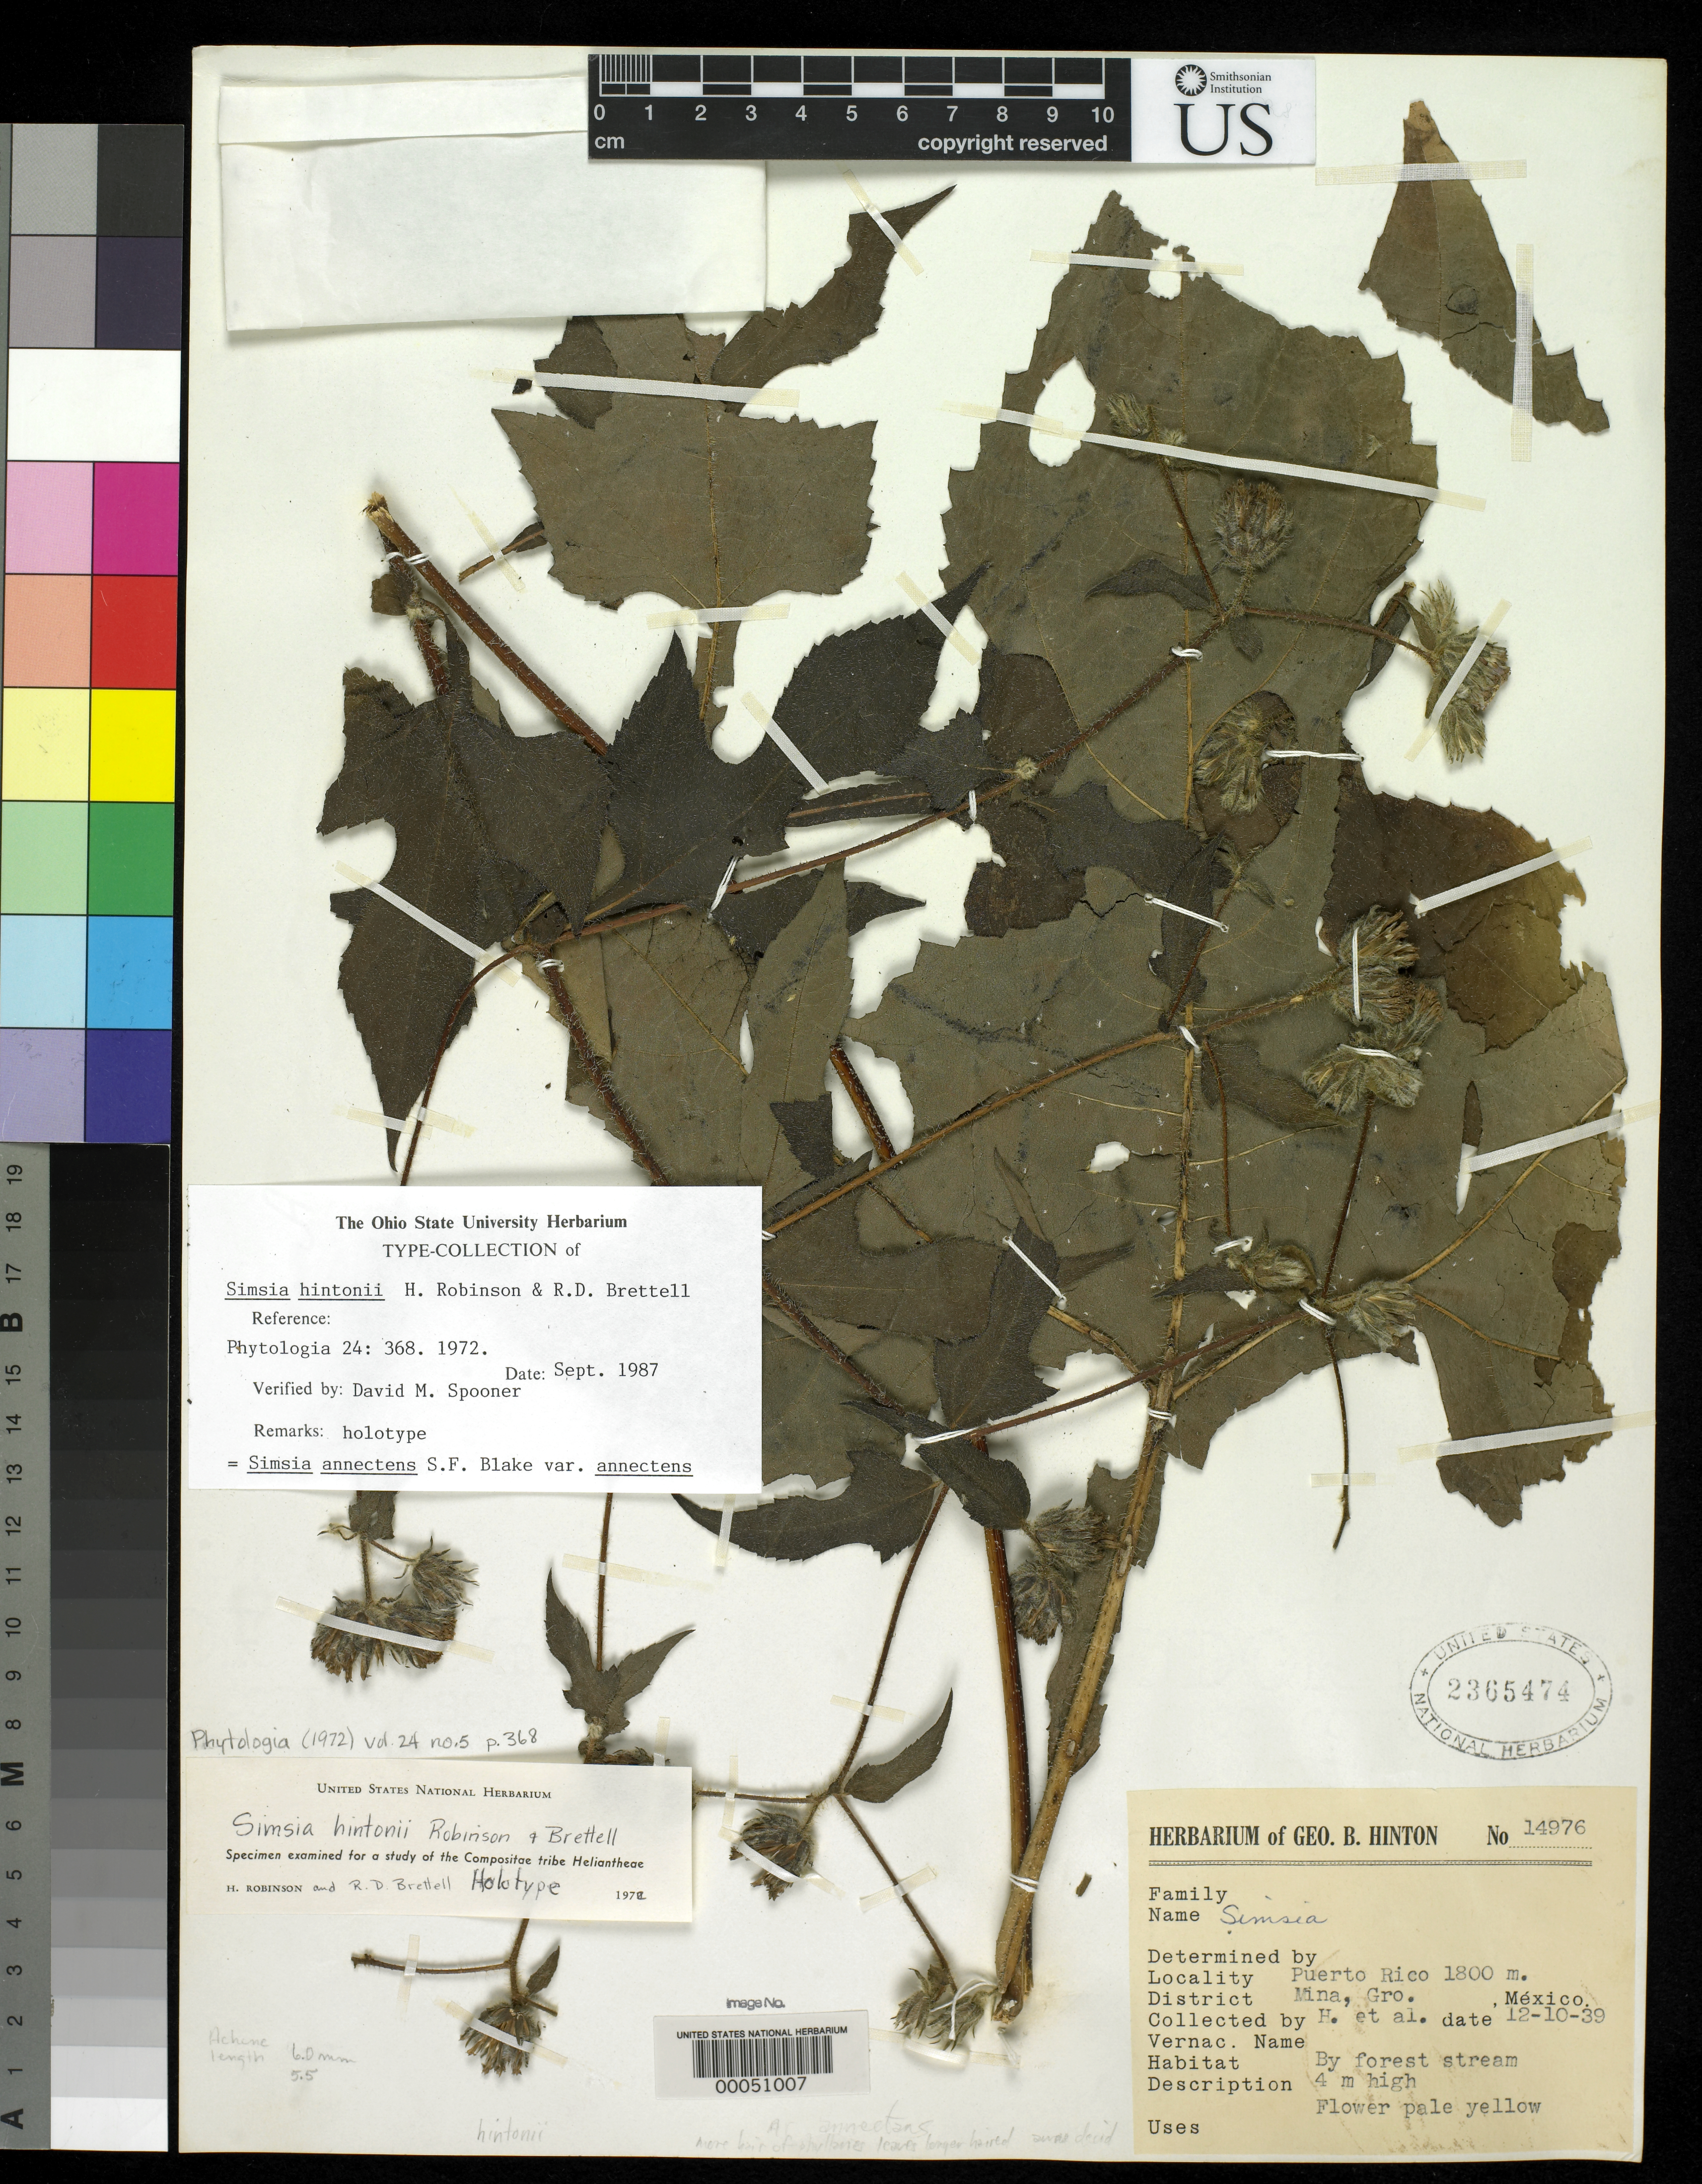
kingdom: Plantae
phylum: Tracheophyta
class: Magnoliopsida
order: Asterales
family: Asteraceae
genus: Simsia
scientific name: Simsia hintonii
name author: H. Rob. & Brettell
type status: Holotype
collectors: G. B. Hinton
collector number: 14976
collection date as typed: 12 Oct 1939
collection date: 1939-10-12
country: Mexico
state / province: Guerrero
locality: Mina, Puerto Rico.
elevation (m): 1800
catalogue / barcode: US 2365474